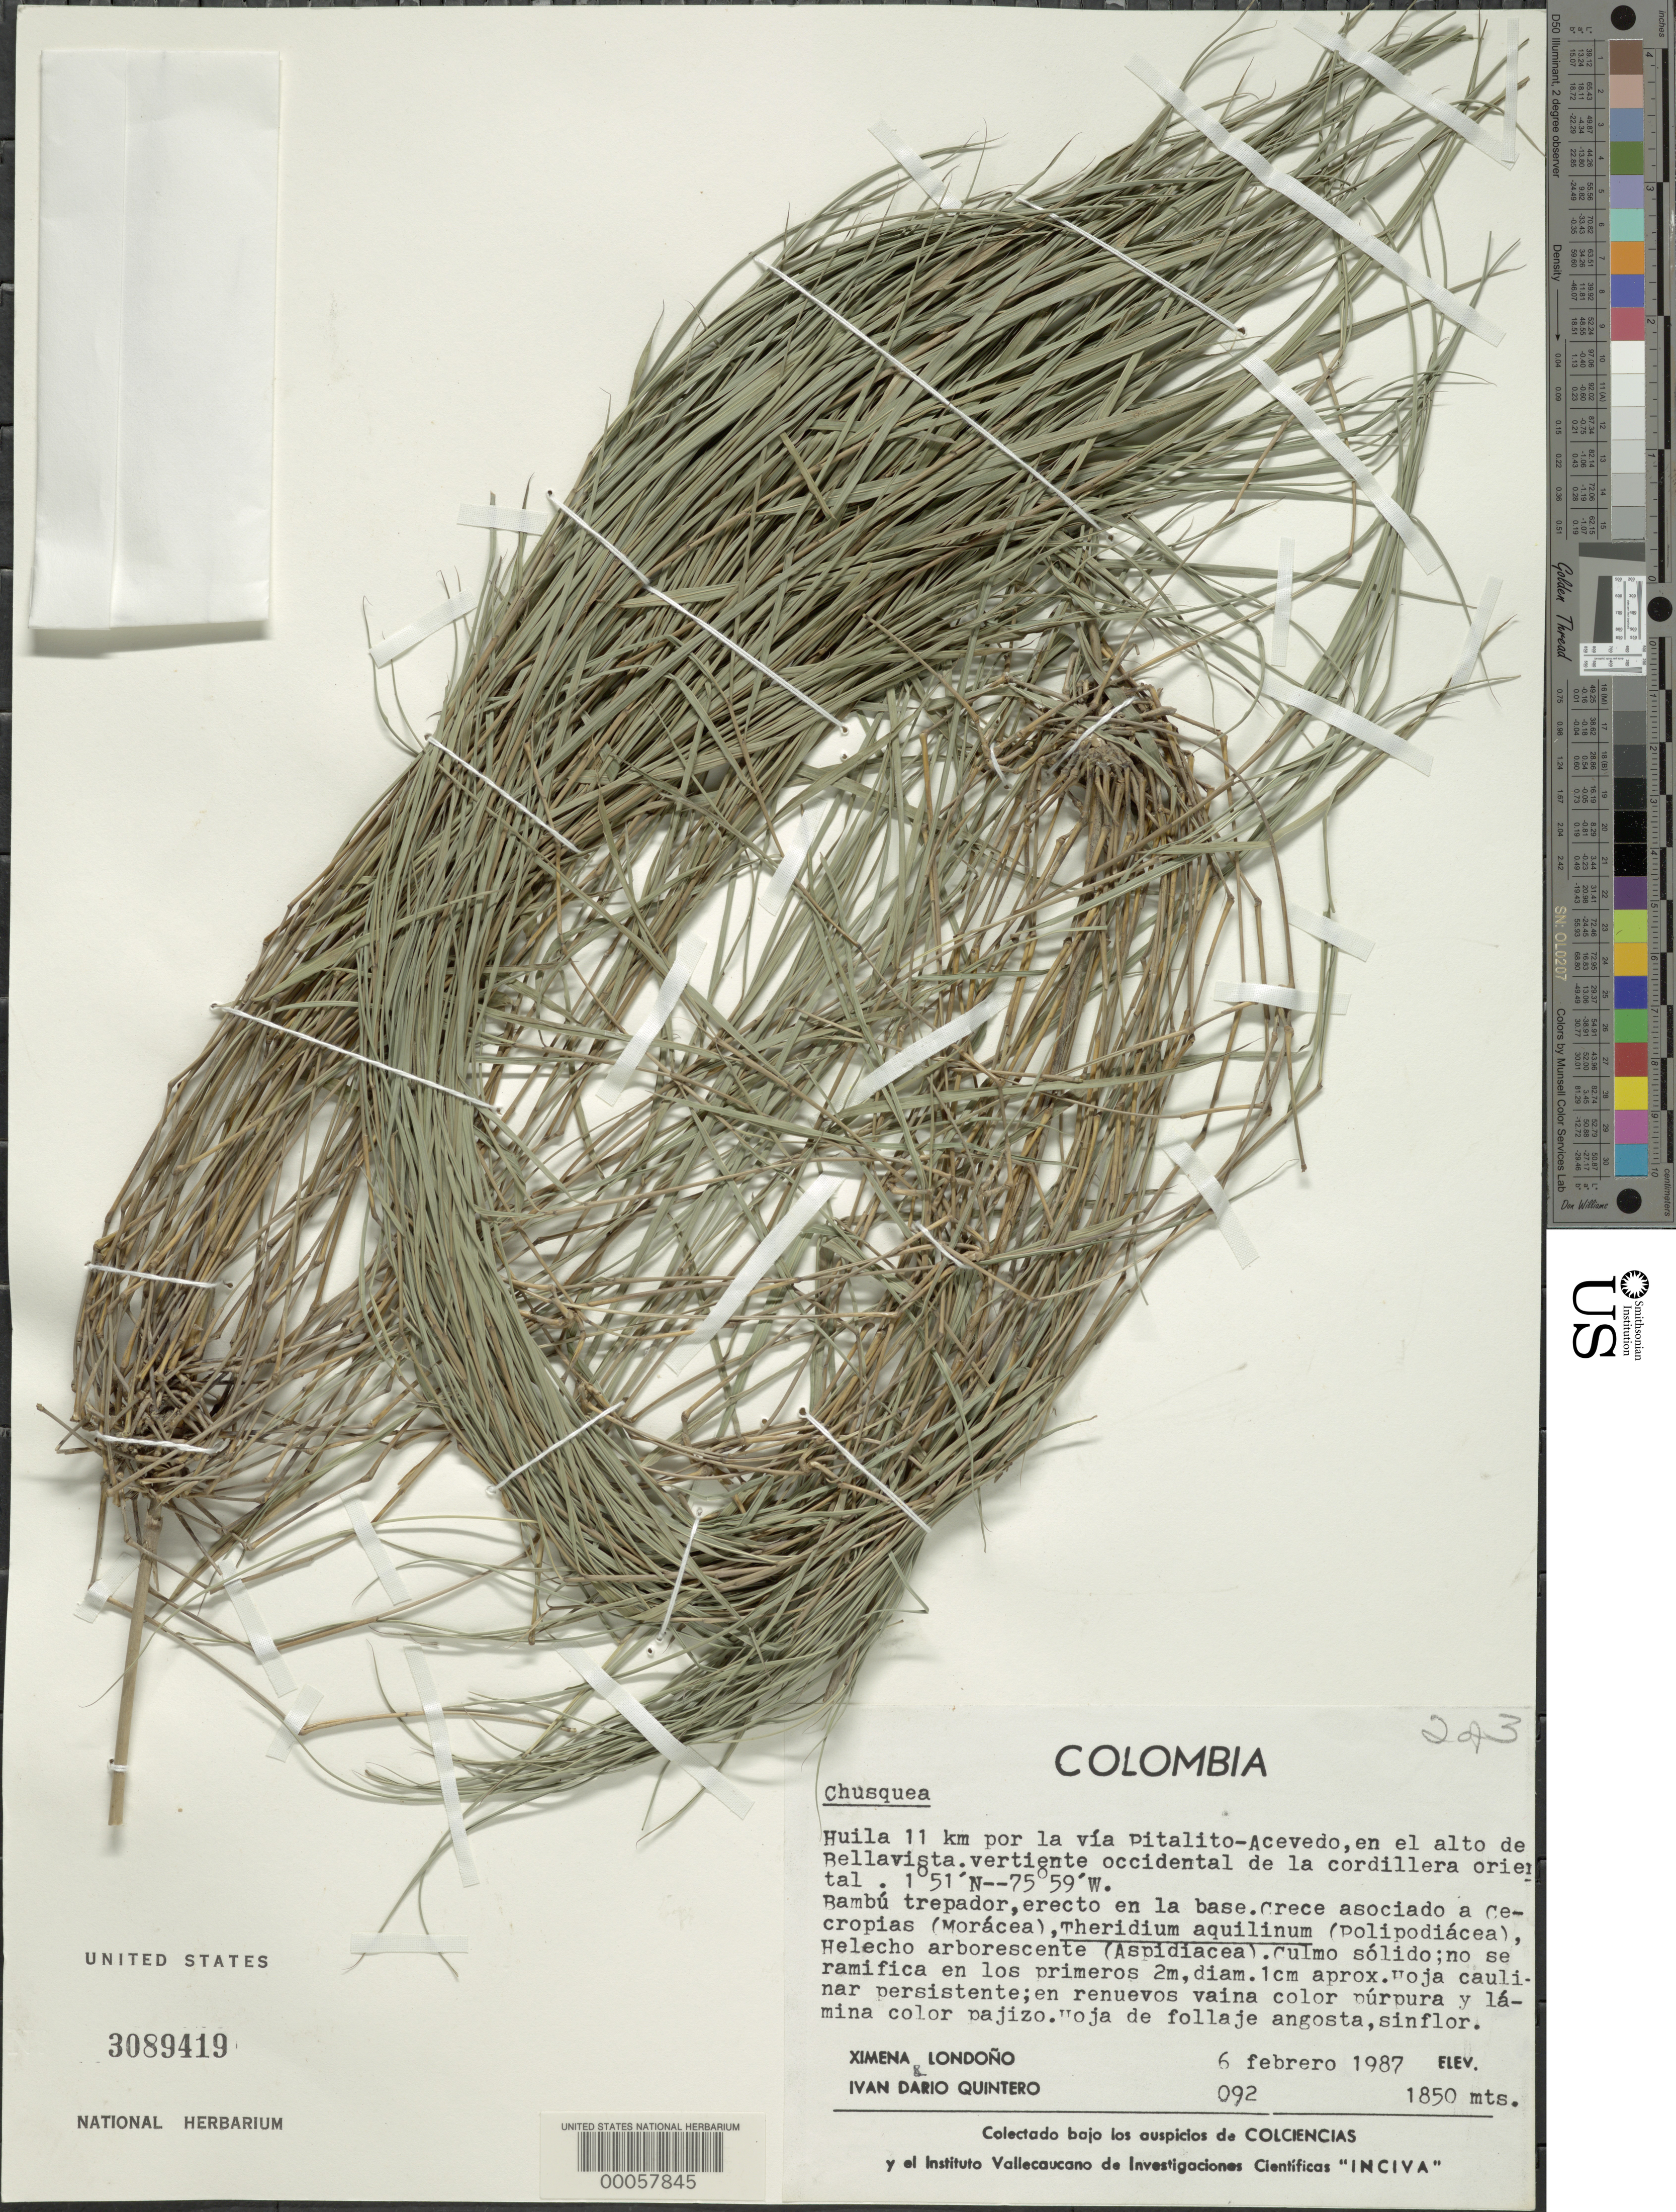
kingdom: Plantae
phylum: Tracheophyta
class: Liliopsida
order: Poales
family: Poaceae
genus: Chusquea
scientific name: Chusquea sp.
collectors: X. Londoño & I. Quintero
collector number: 092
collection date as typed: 06 Feb 1987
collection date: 1987-02-06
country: Colombia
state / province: Huila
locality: Km 11 of the Pitalito-Acevedo Road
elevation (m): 1850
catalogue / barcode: US 3089419